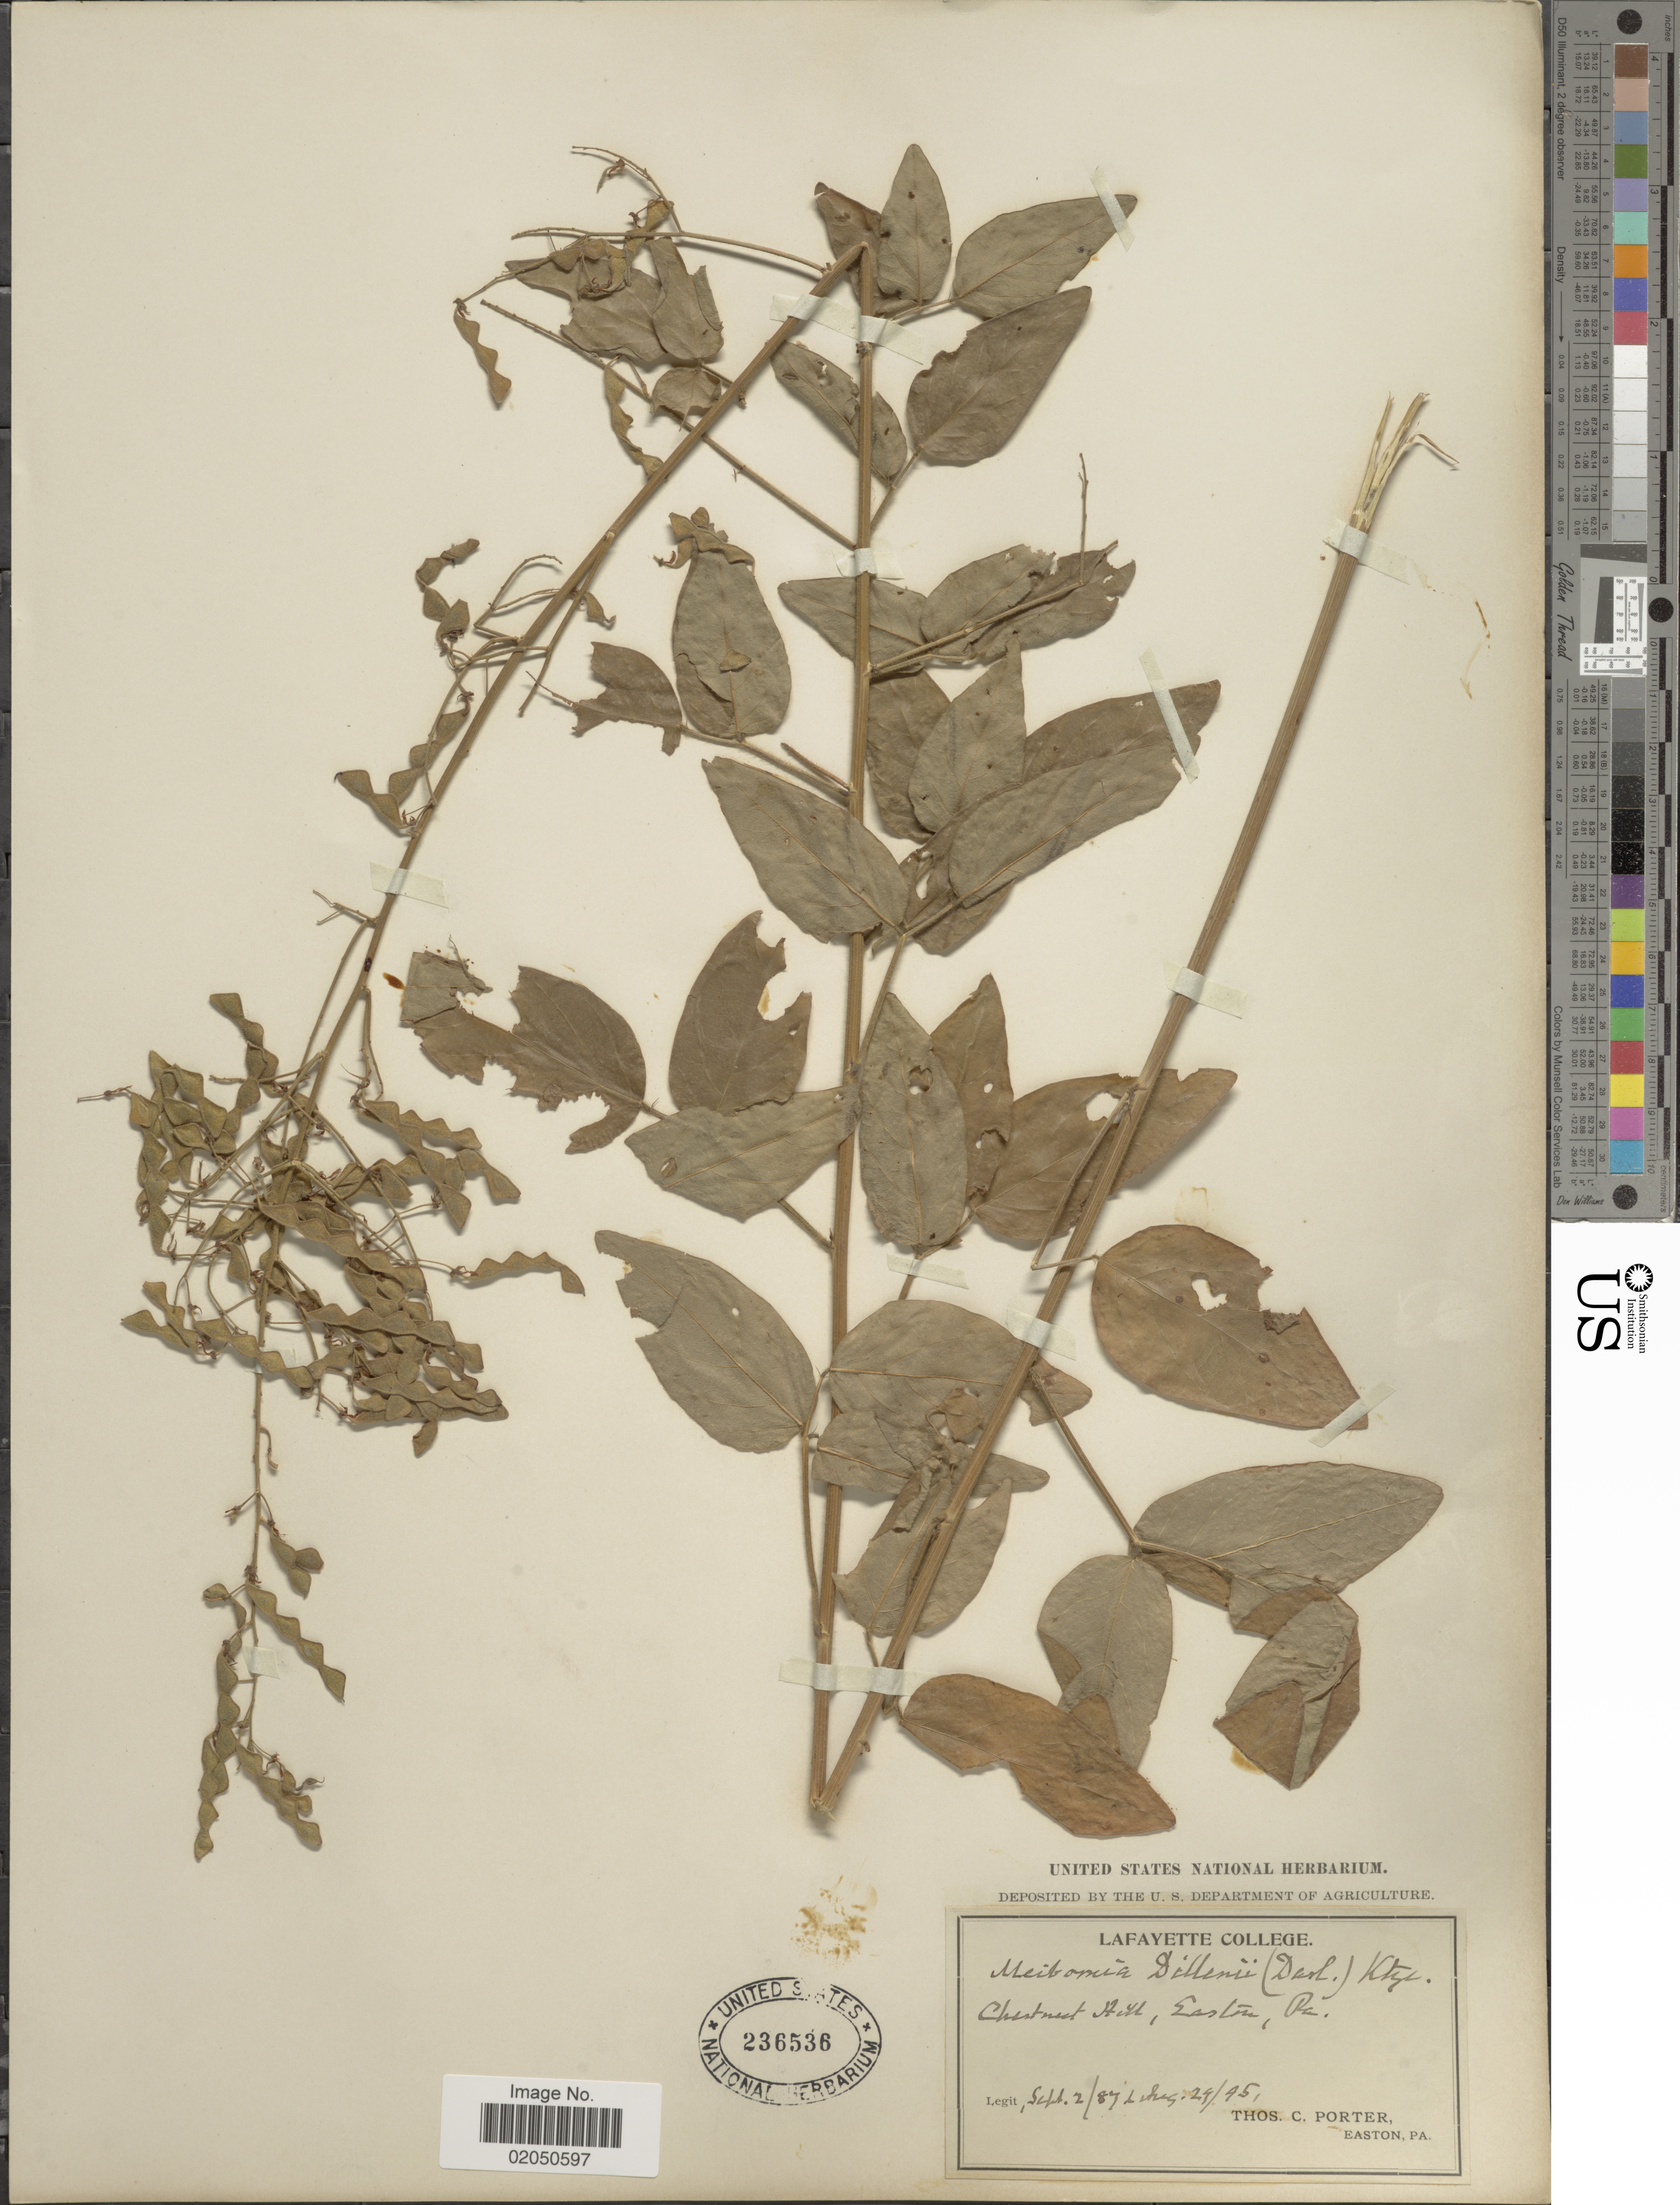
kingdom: Plantae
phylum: Tracheophyta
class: Magnoliopsida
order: Fabales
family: Fabaceae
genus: Desmodium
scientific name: Desmodium glabellum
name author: (Michx.) DC.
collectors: T. Porter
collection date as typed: Transcribed d/m/y: 2/9/95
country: United States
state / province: Pennsylvania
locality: Chesnut Hill, Eastern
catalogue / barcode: US 236536